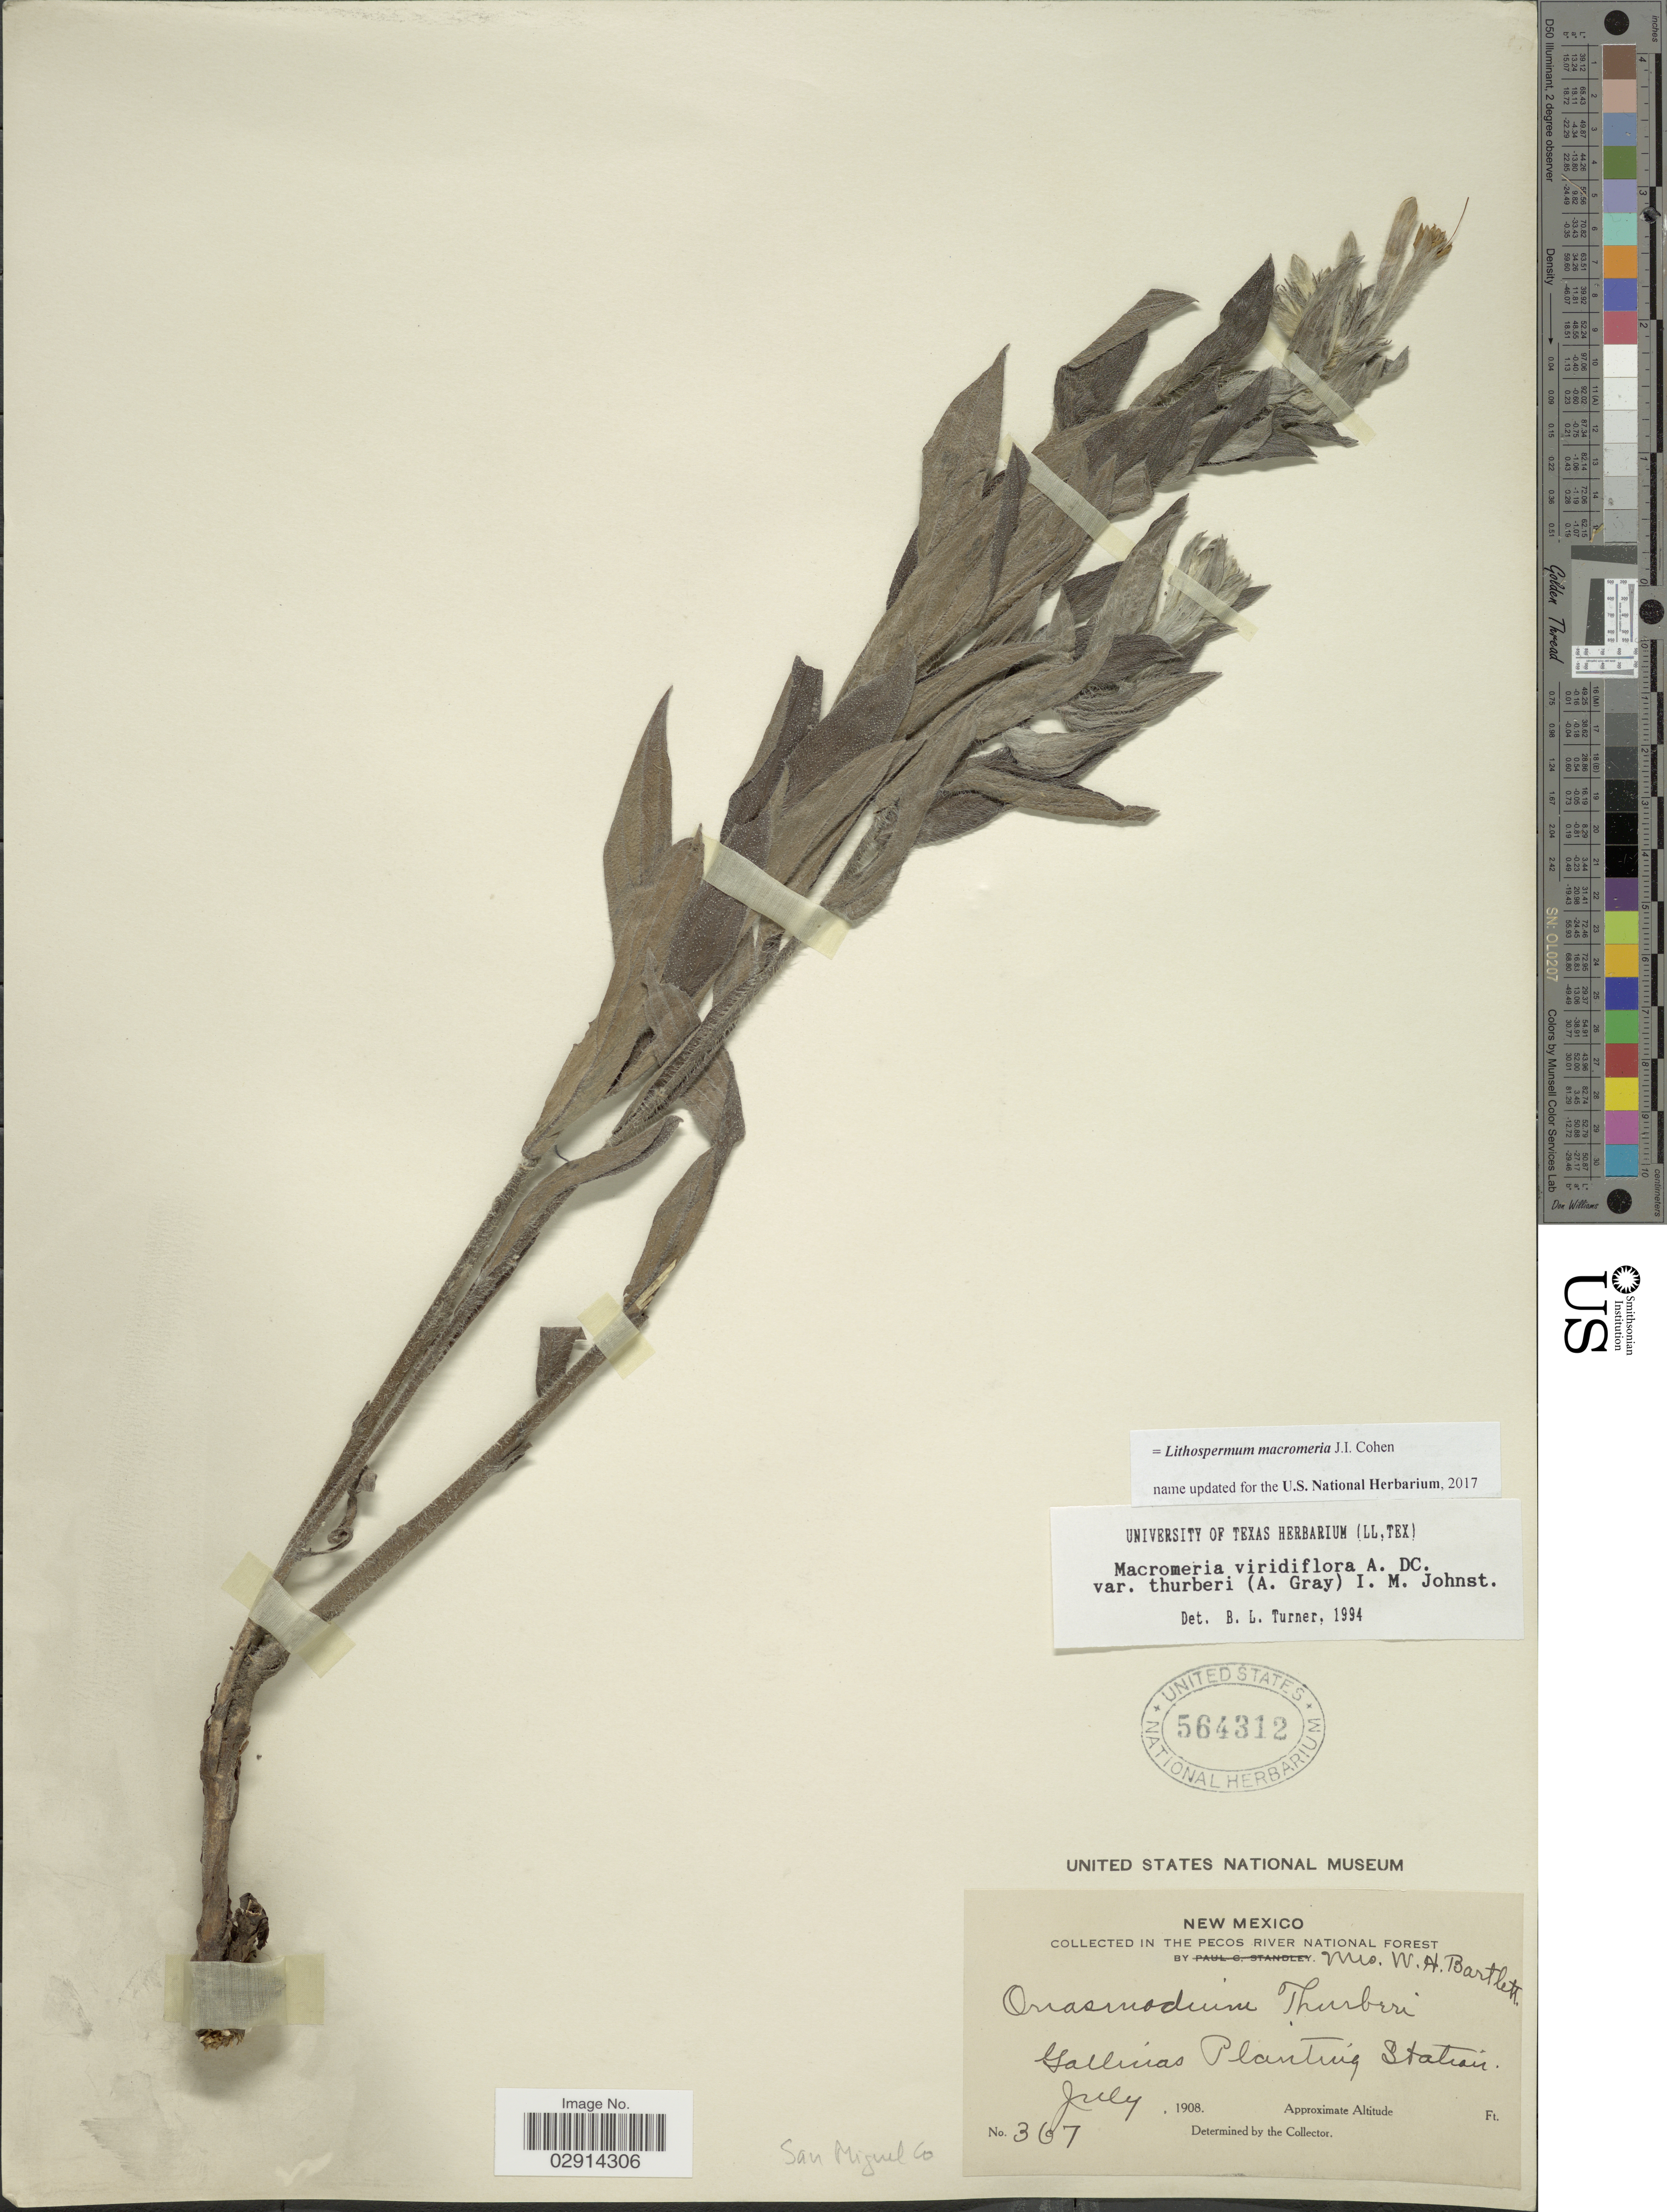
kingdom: Plantae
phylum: Tracheophyta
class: Magnoliopsida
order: Boraginales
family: Boraginaceae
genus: Lithospermum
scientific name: Lithospermum macromeria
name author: Cohen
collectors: W. Bartlett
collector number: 367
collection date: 1908-07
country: United States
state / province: New Mexico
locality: In the Pecos River National Forest, Gallinas Planting Station, San Miguel Co.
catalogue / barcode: US 564312